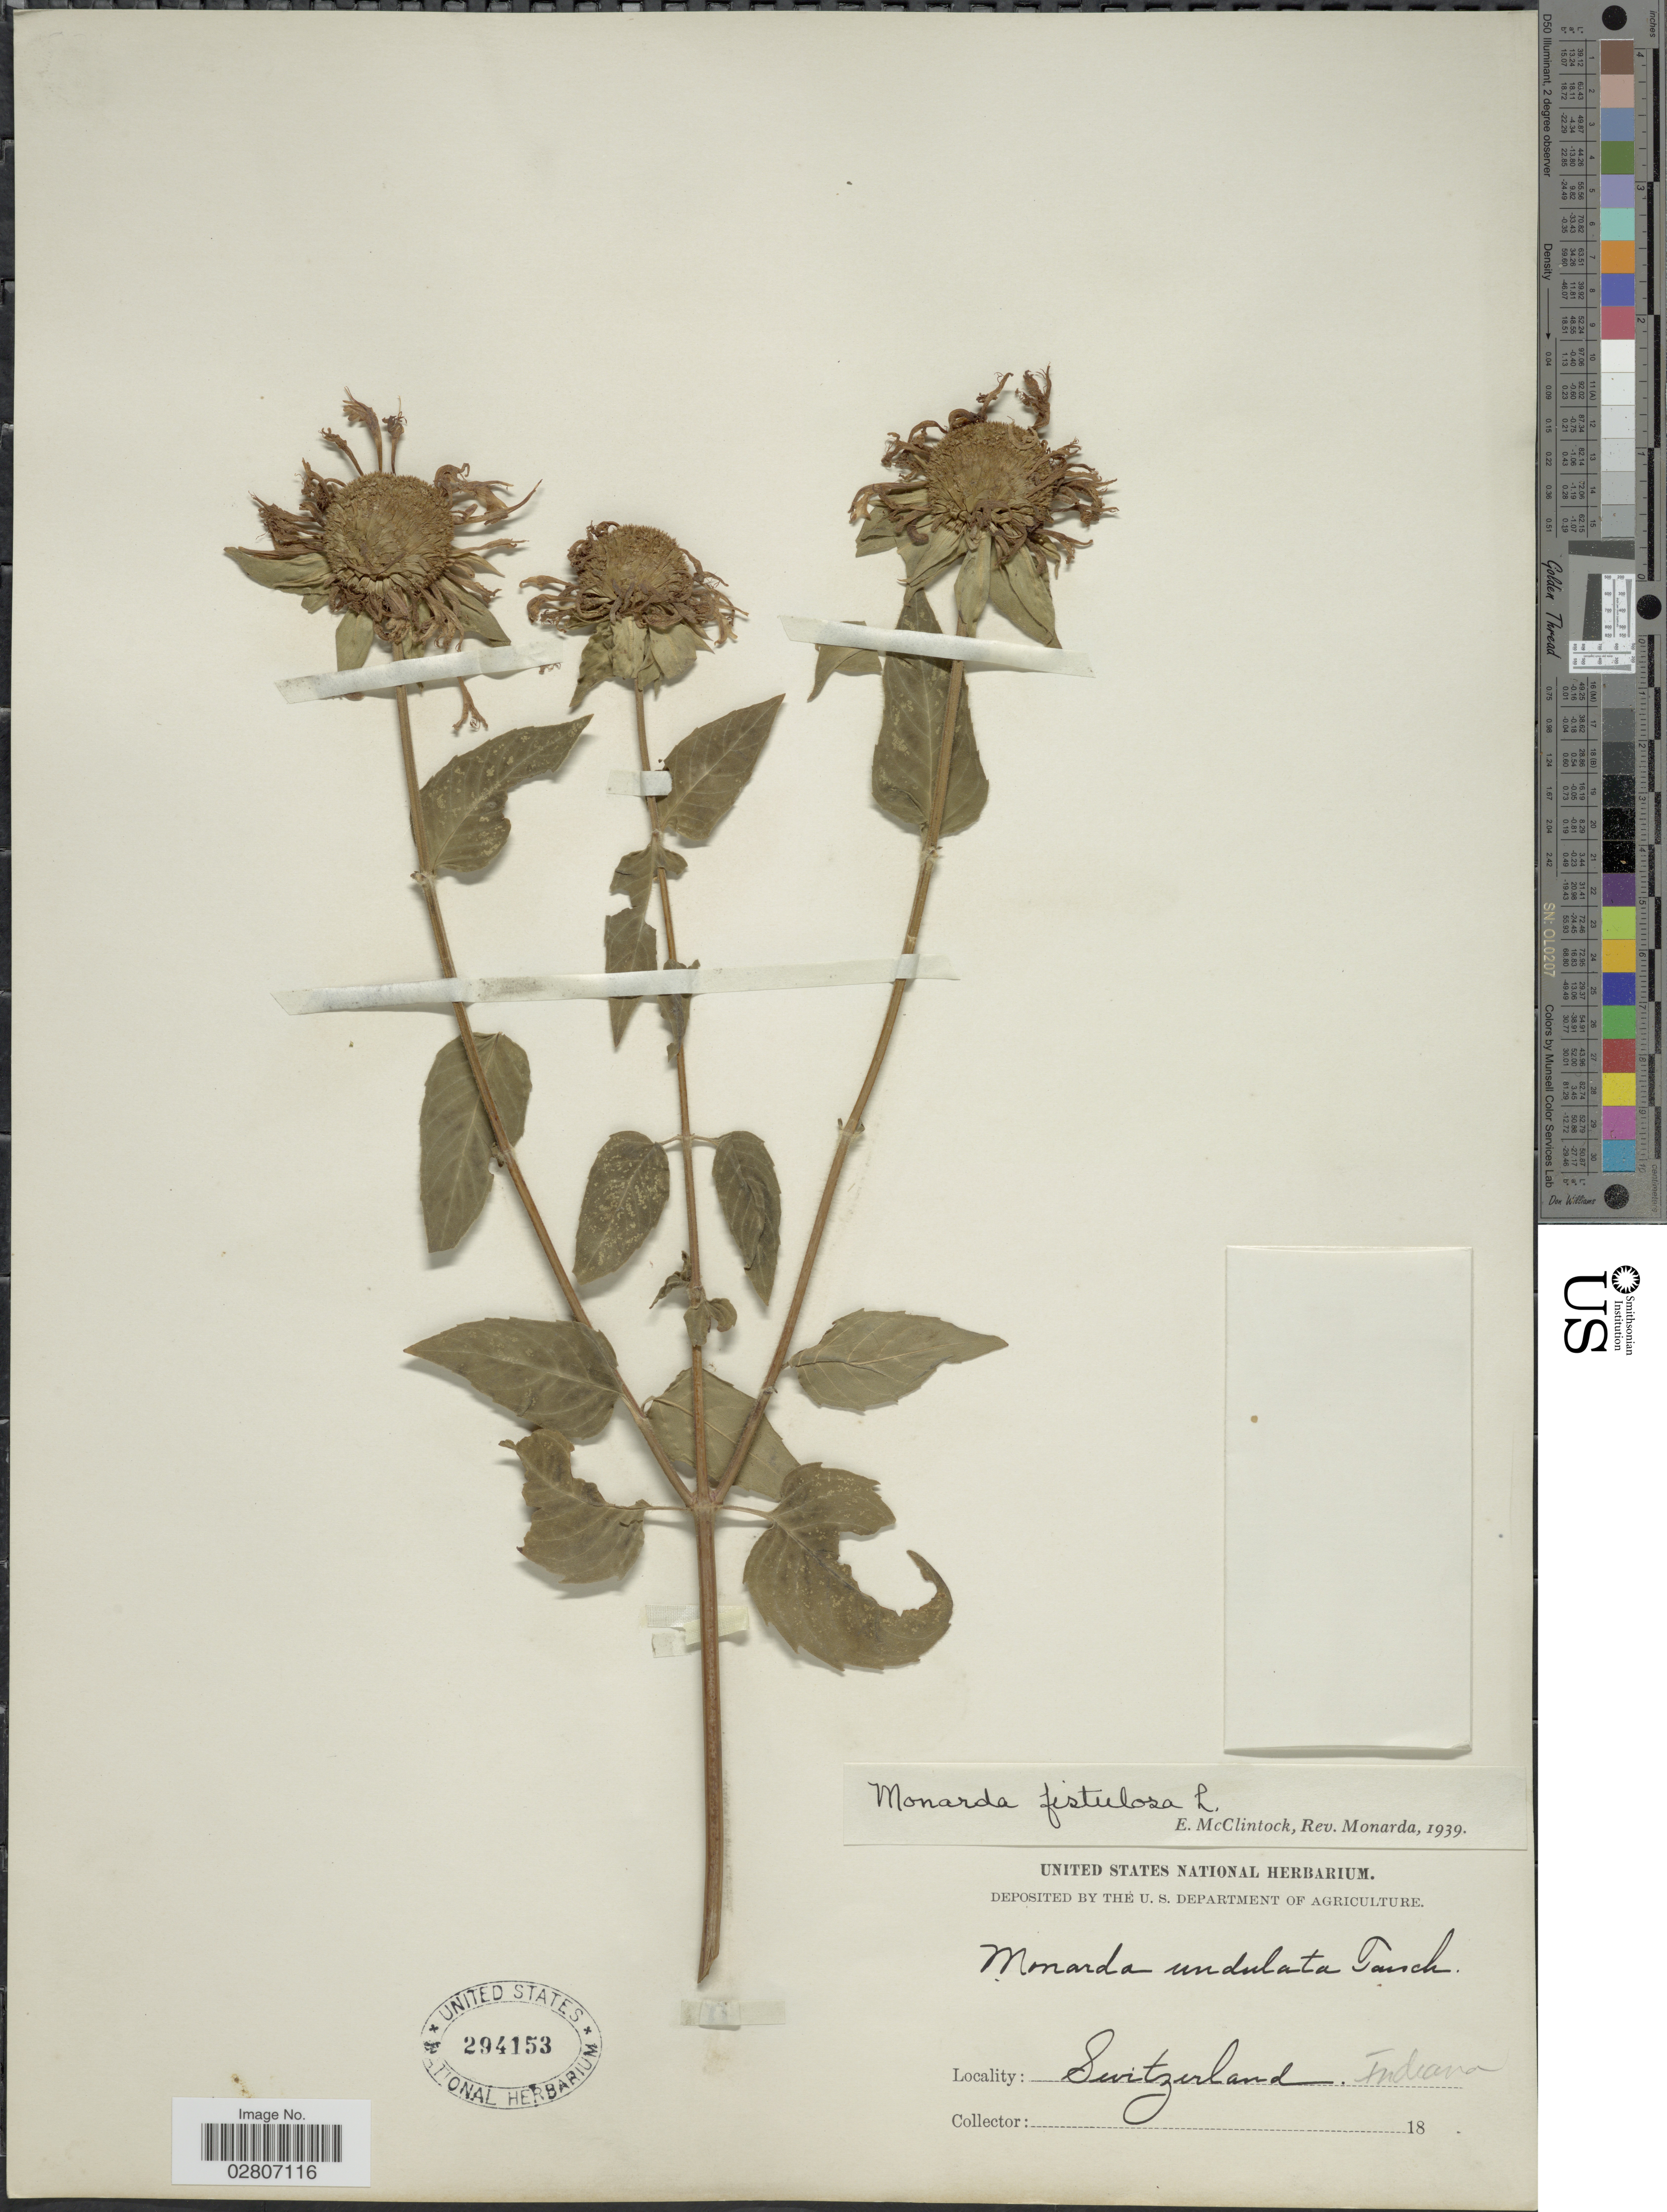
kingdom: Plantae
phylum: Tracheophyta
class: Magnoliopsida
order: Lamiales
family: Lamiaceae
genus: Monarda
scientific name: Monarda fistulosa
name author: L.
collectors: ex herb. United States National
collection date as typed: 18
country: United States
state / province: Indiana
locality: Switzerland, Indiana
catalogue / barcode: US 294153